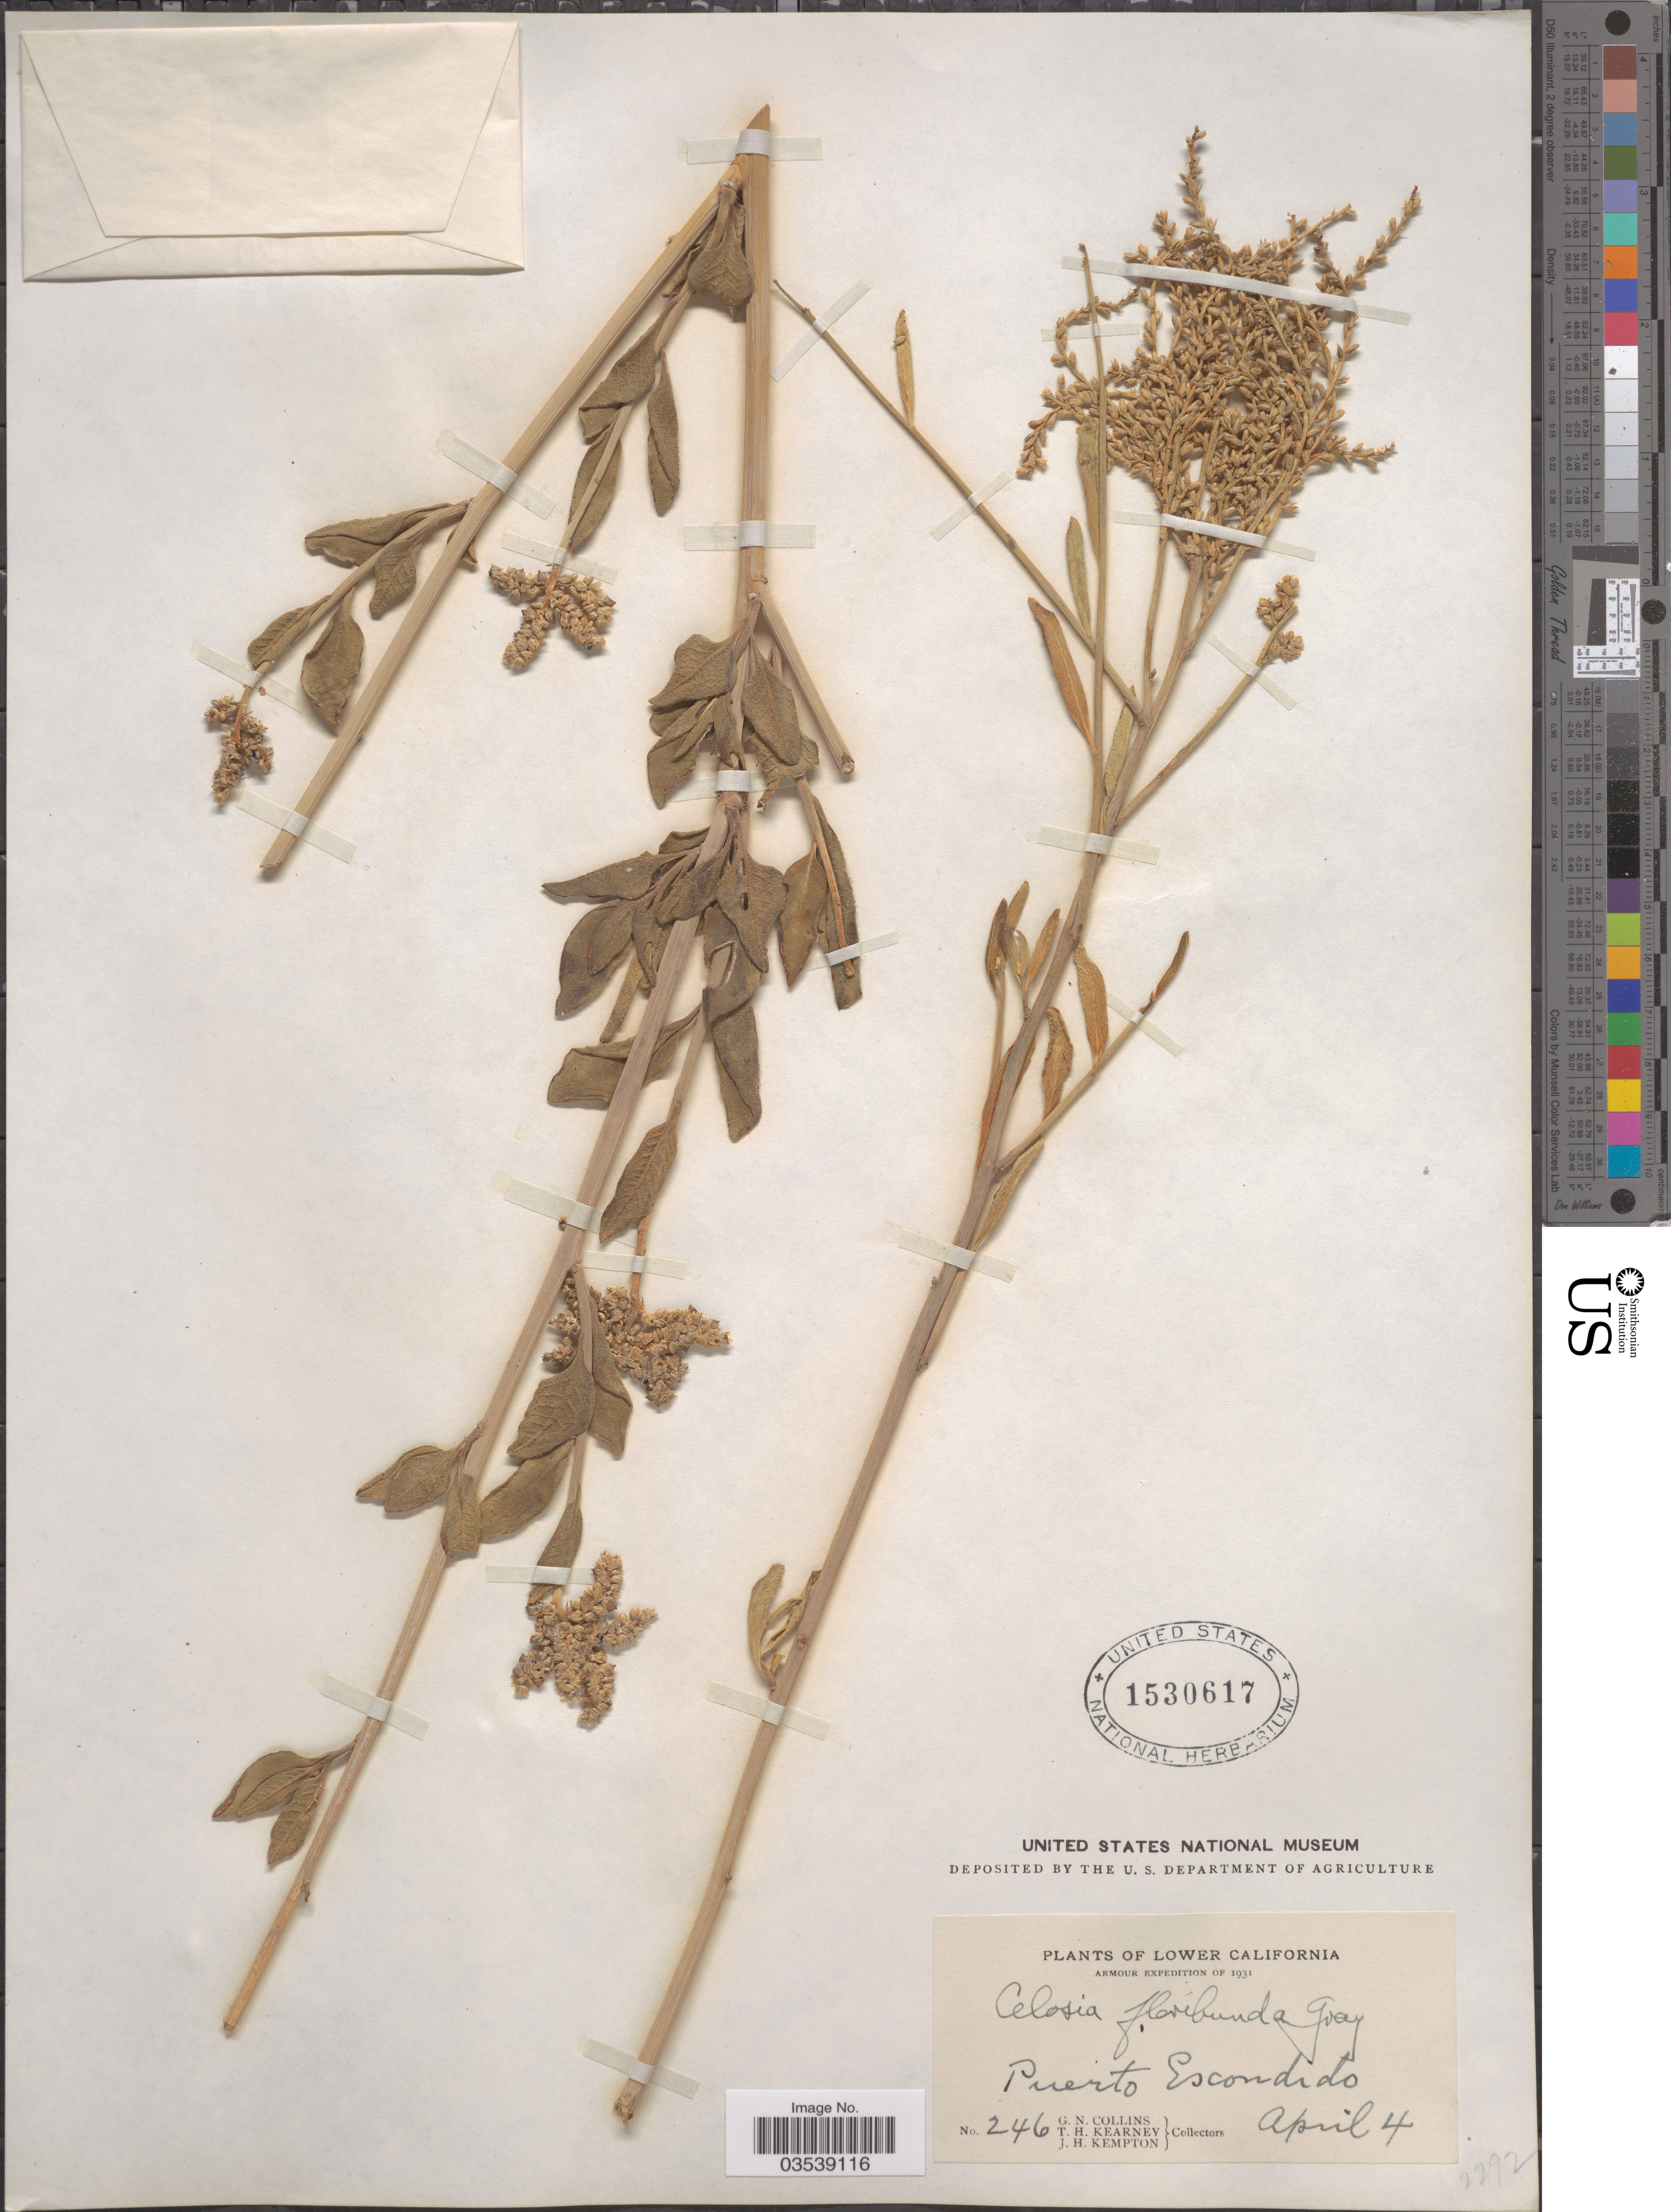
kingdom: Plantae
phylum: Tracheophyta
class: Magnoliopsida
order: Caryophyllales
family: Amaranthaceae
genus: Celosia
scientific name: Celosia floribunda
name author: A. Gray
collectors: G. Collins, T. H. Kearney & J. H. Kempton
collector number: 246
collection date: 1931-04-04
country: Mexico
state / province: Baja California Sur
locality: Lower California. Puerto Escondido.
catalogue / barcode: US 1530617